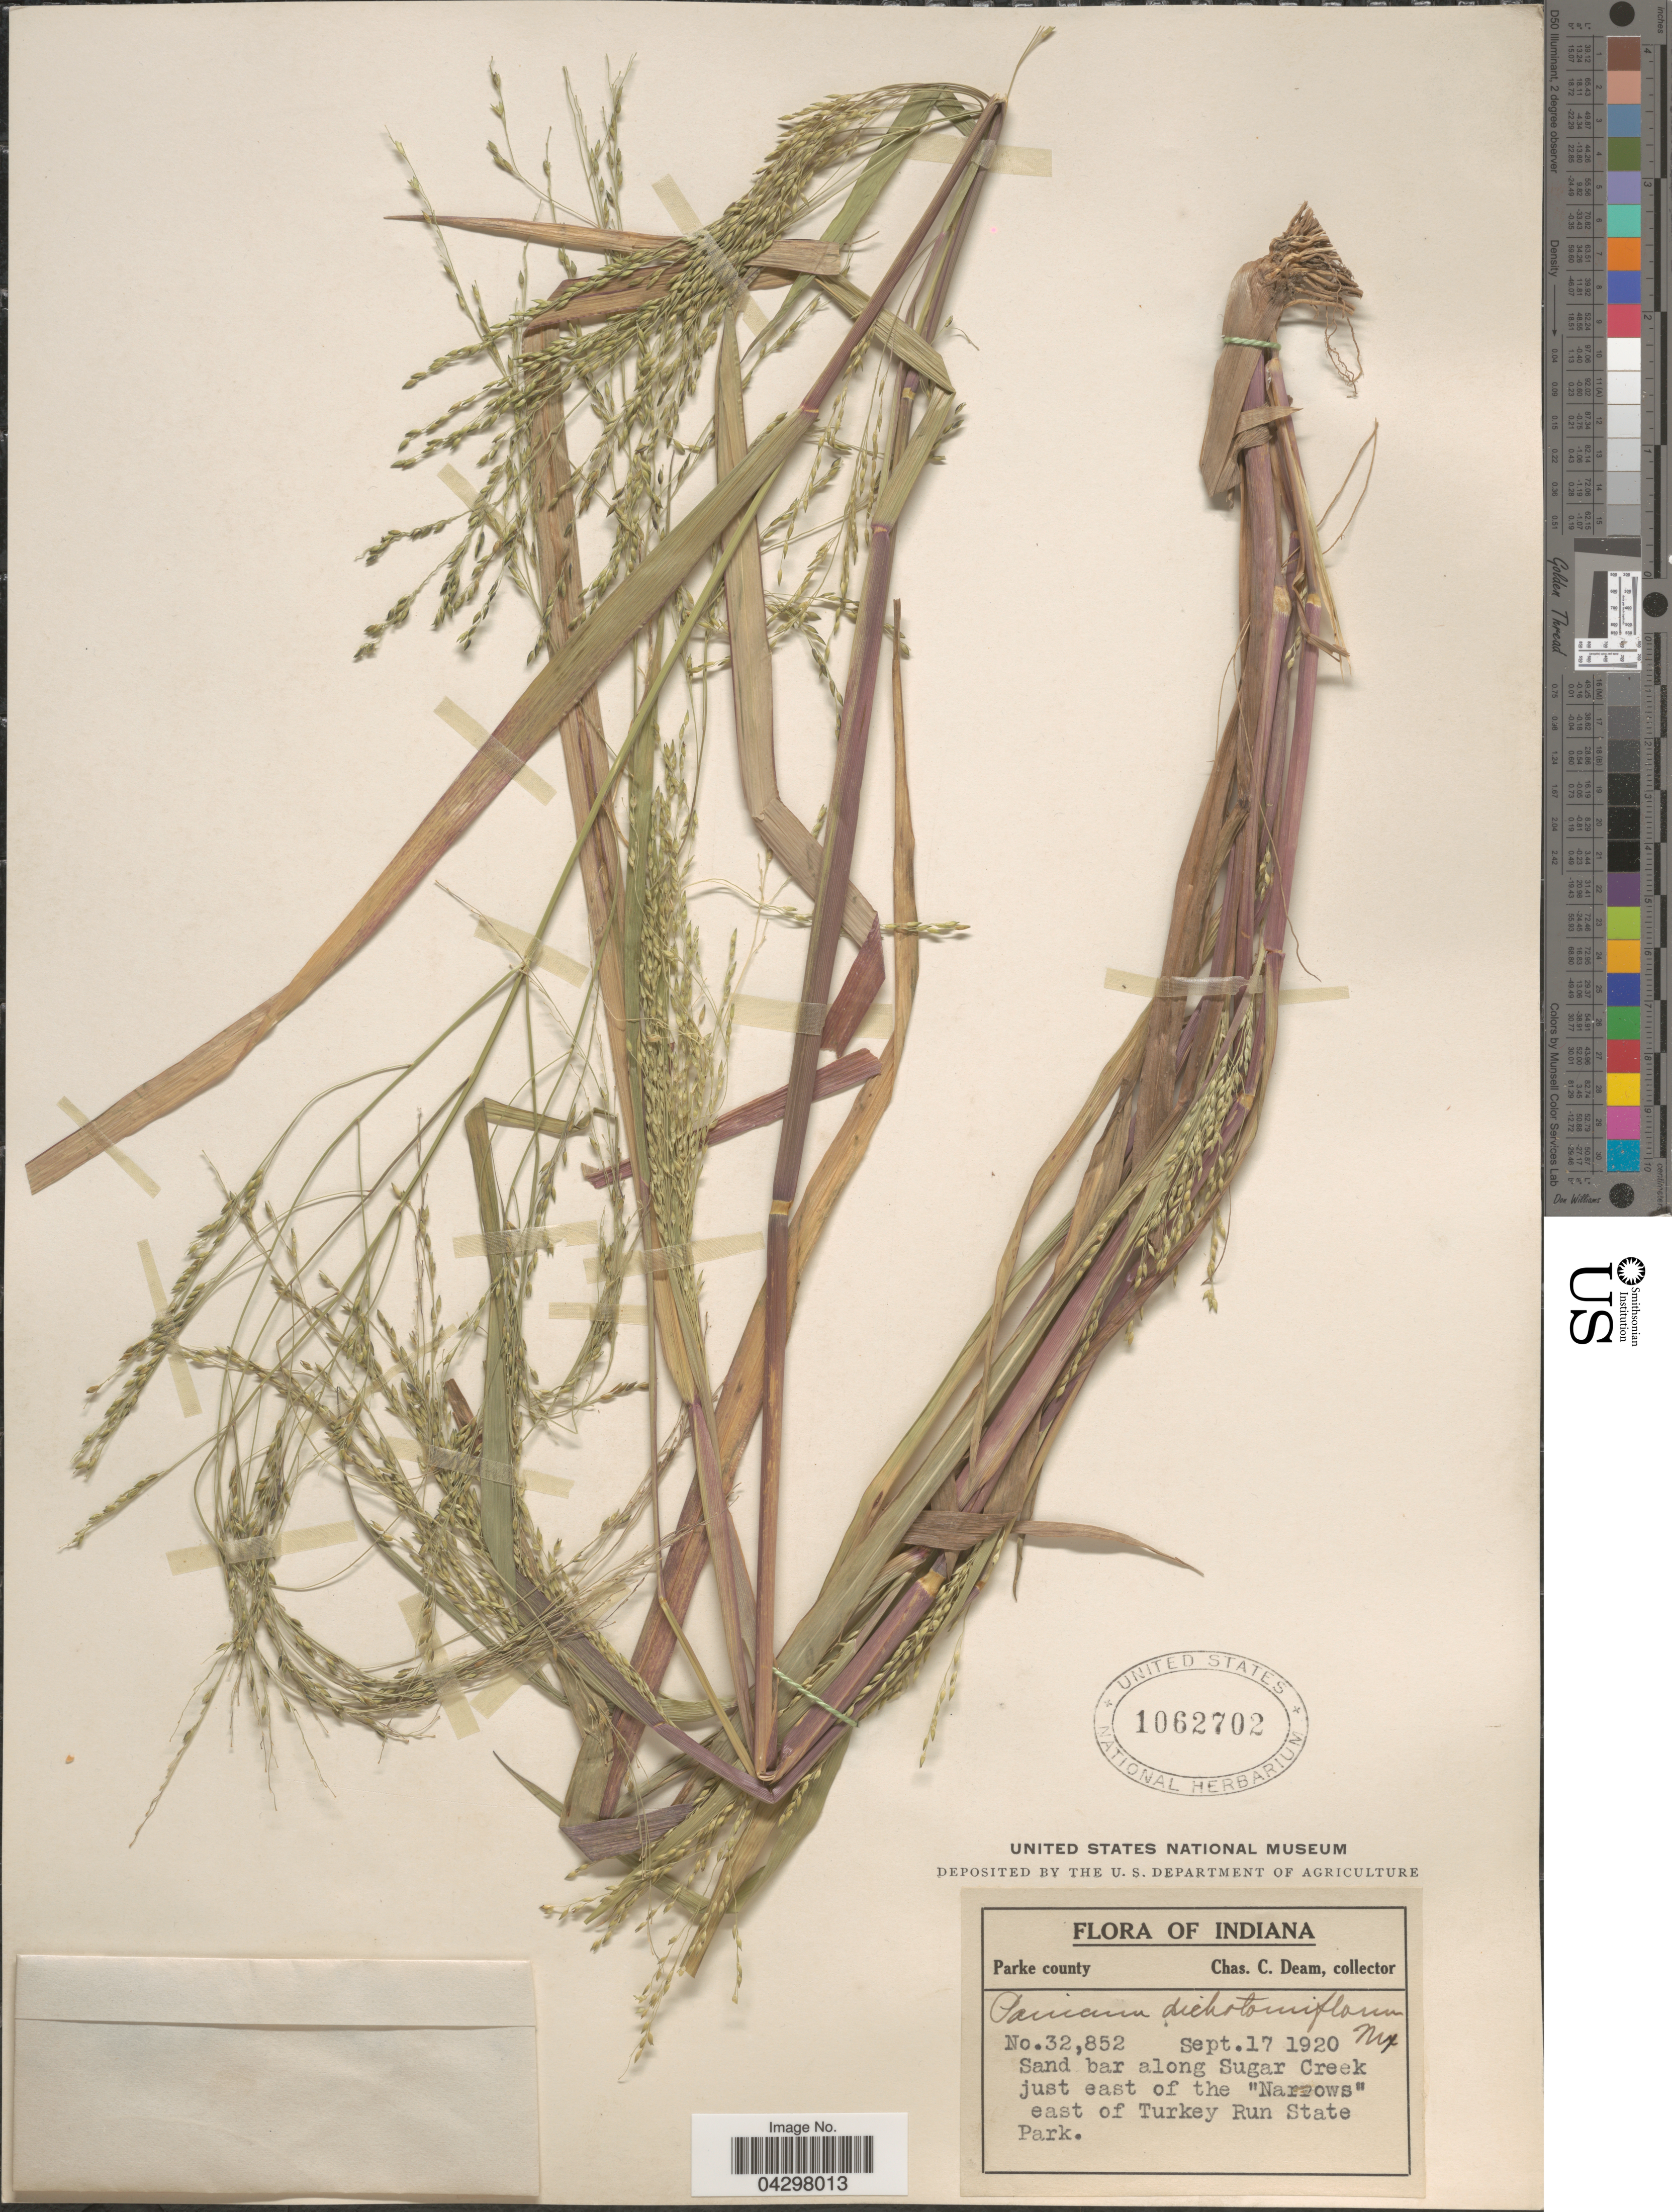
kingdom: Plantae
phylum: Tracheophyta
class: Liliopsida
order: Poales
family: Poaceae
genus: Panicum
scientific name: Panicum dichotomiflorum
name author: Michx.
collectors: C. C. Deam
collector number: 32852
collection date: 1920-09-17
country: United States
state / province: Indiana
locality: Parke county. Sand bar along Sugar Creek just east of the "Narrows" east of Turkey Run State Park.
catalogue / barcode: US 1062702